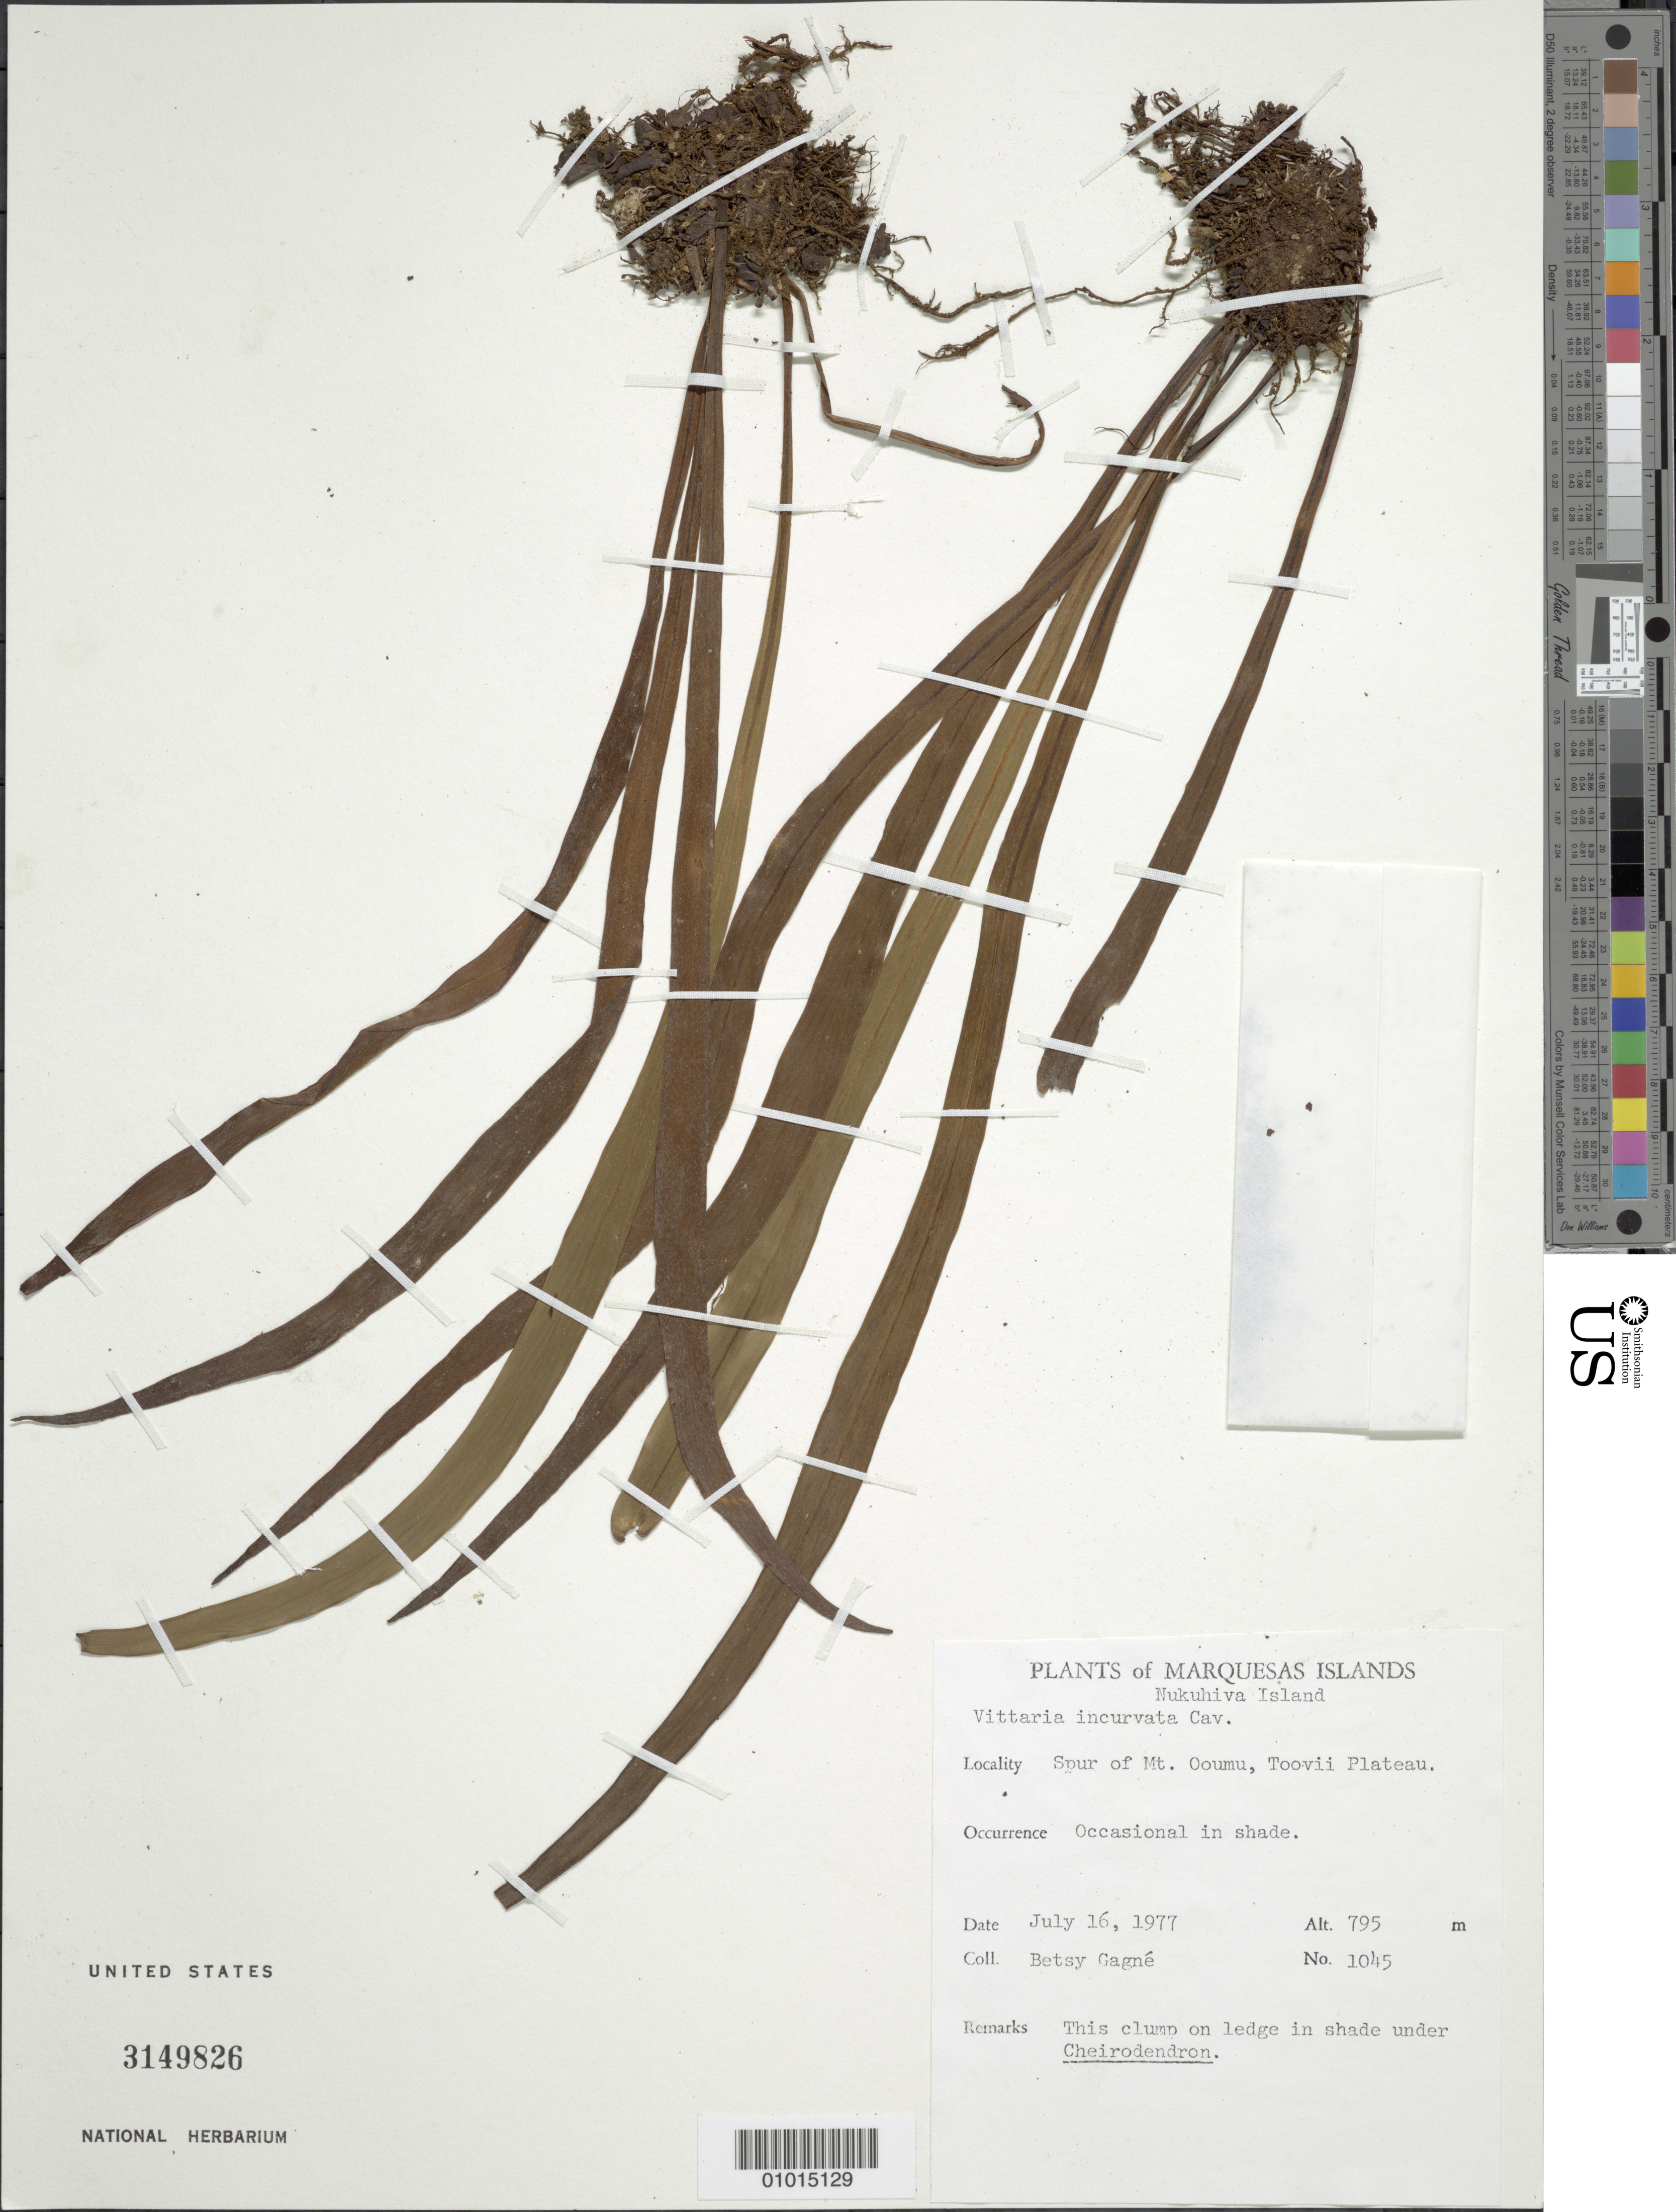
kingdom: Plantae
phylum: Tracheophyta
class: Polypodiopsida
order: Polypodiales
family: Pteridaceae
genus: Haplopteris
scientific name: Haplopteris elongata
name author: (Sw.) Crane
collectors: B. H. Gagné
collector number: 1045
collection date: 1977-07-16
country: French Polynesia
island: Nuku Hiva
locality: Spur of Mt. Ooumu, Toovii Plateau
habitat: Occasional in shade; this clump on ledge in shade under Cheirodendrum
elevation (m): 795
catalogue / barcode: US 3149826